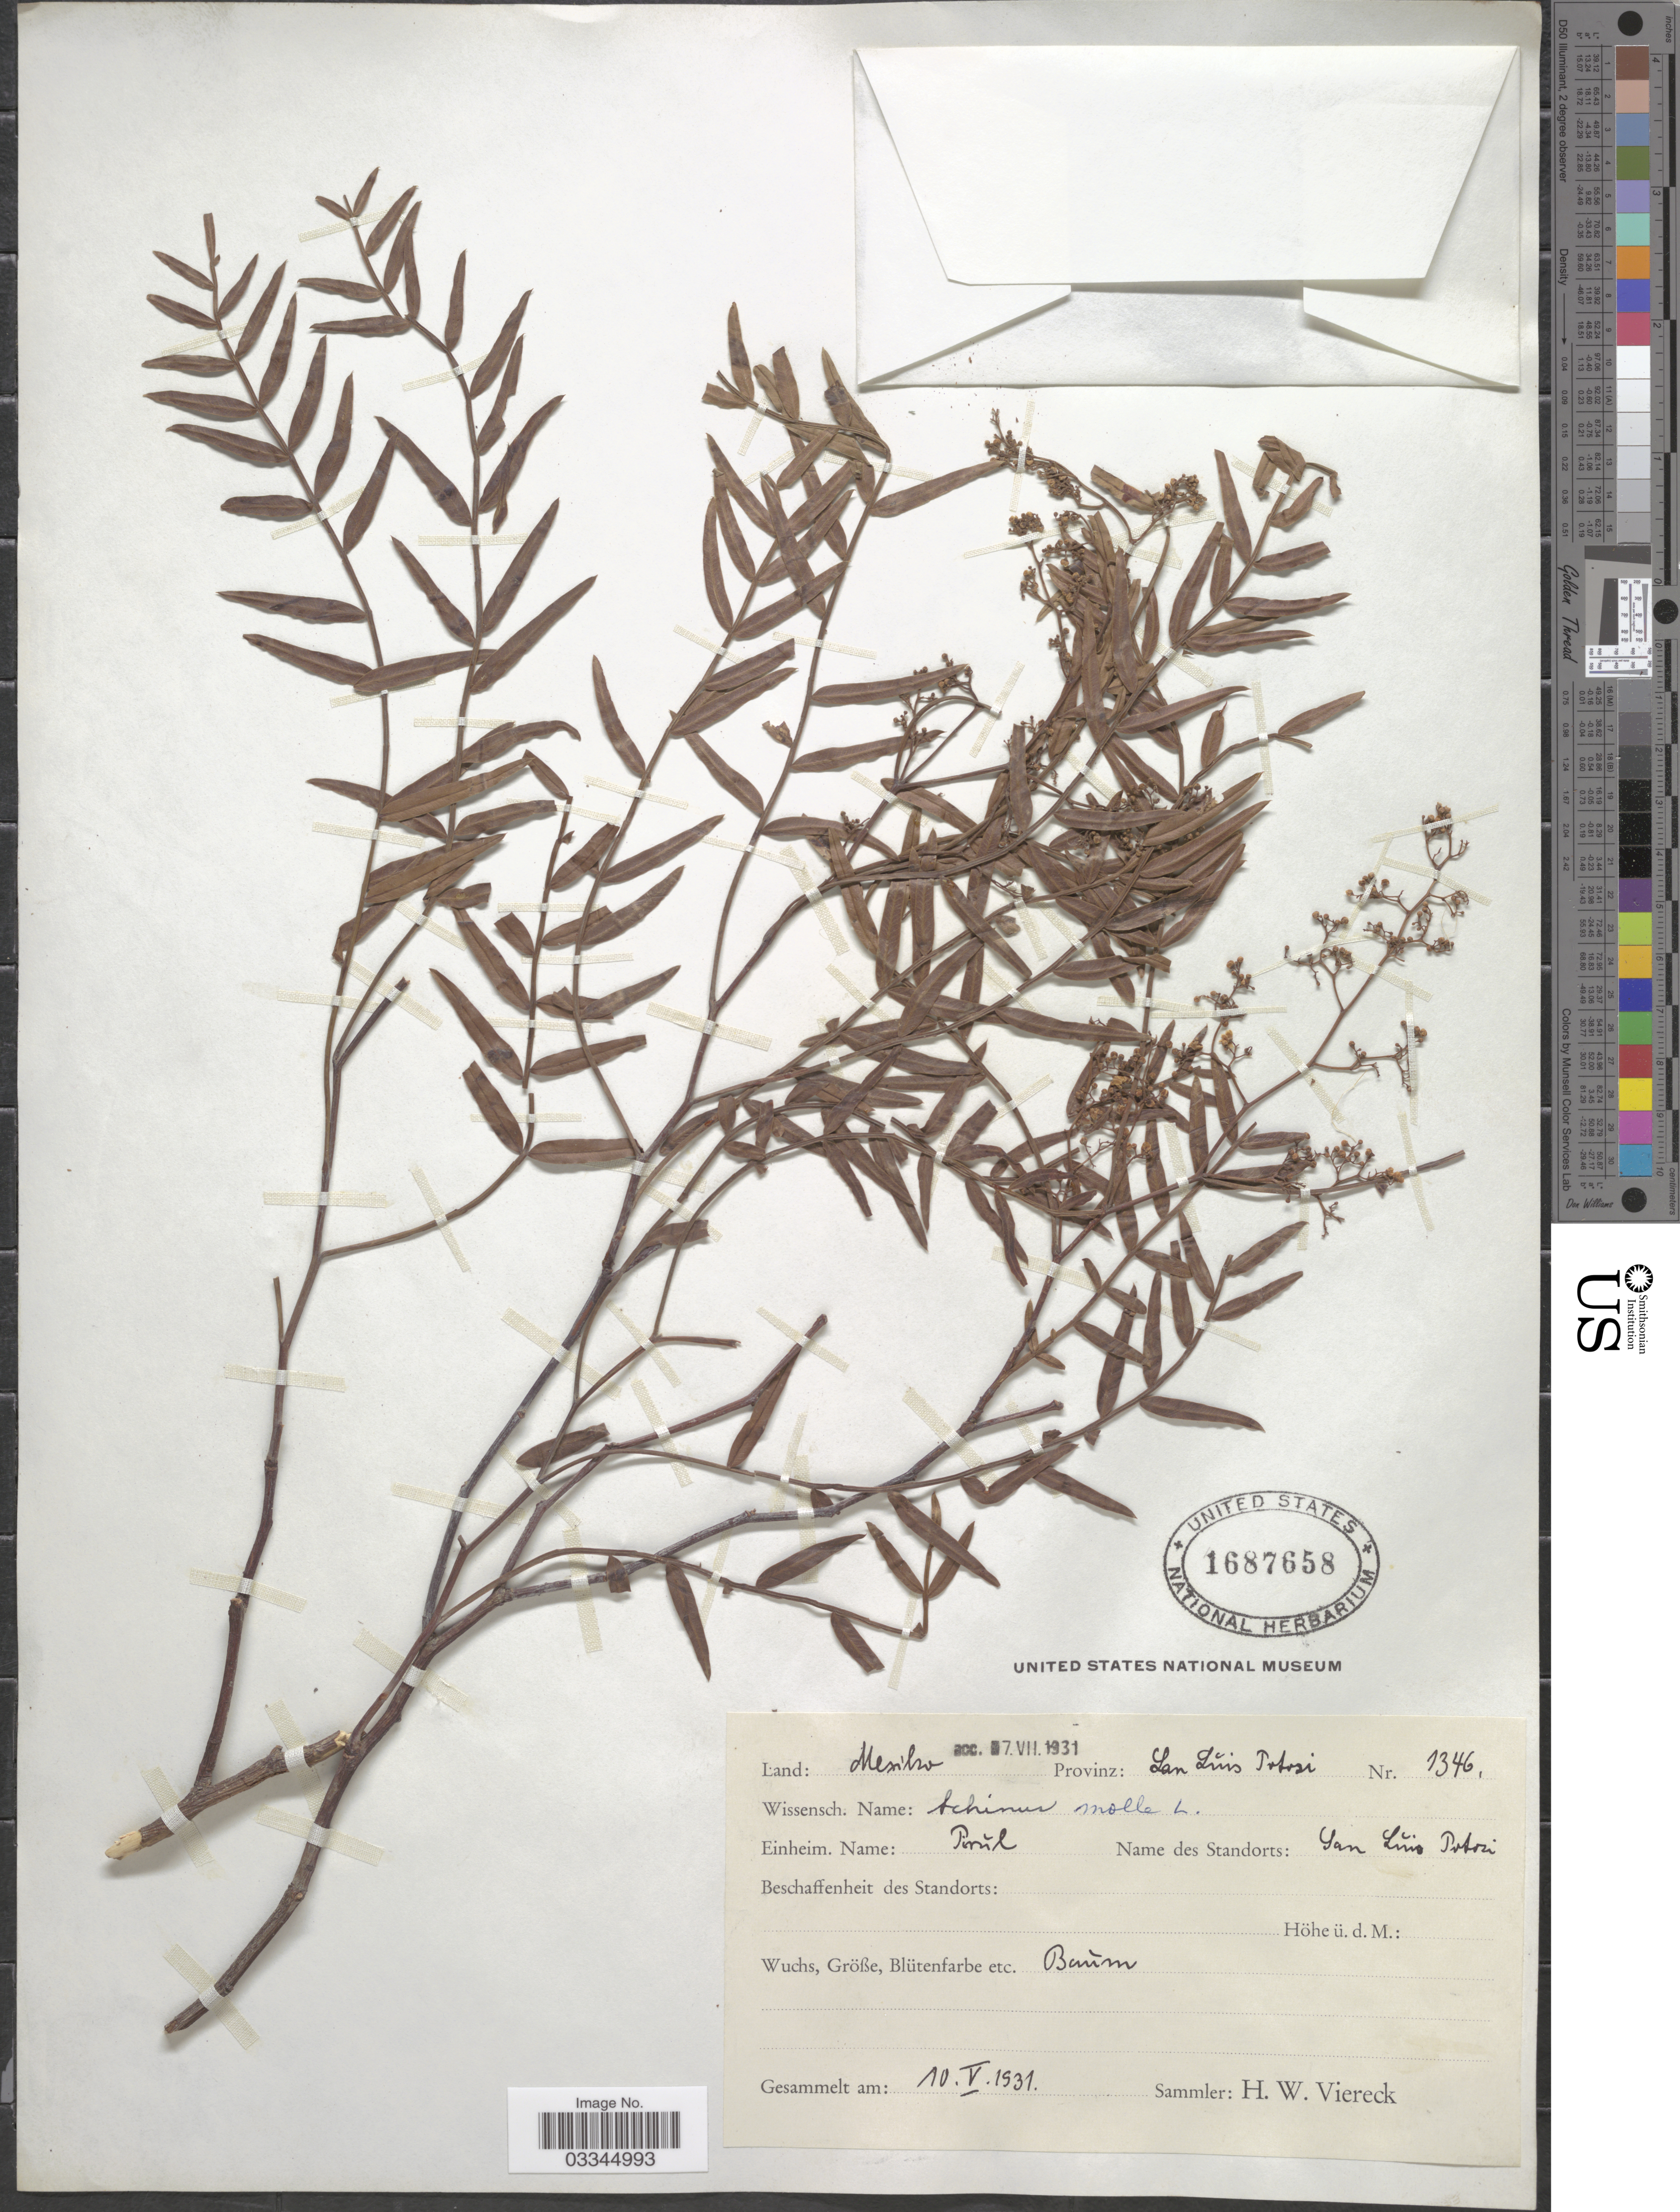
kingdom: Plantae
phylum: Tracheophyta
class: Magnoliopsida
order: Sapindales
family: Anacardiaceae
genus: Schinus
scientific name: Schinus areira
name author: L.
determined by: Mitchell, John D.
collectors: H. W. Viereck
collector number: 1346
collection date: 1931-05-10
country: Mexico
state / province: San Luis Potosí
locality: San Luis Potosi.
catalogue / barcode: US 1687658